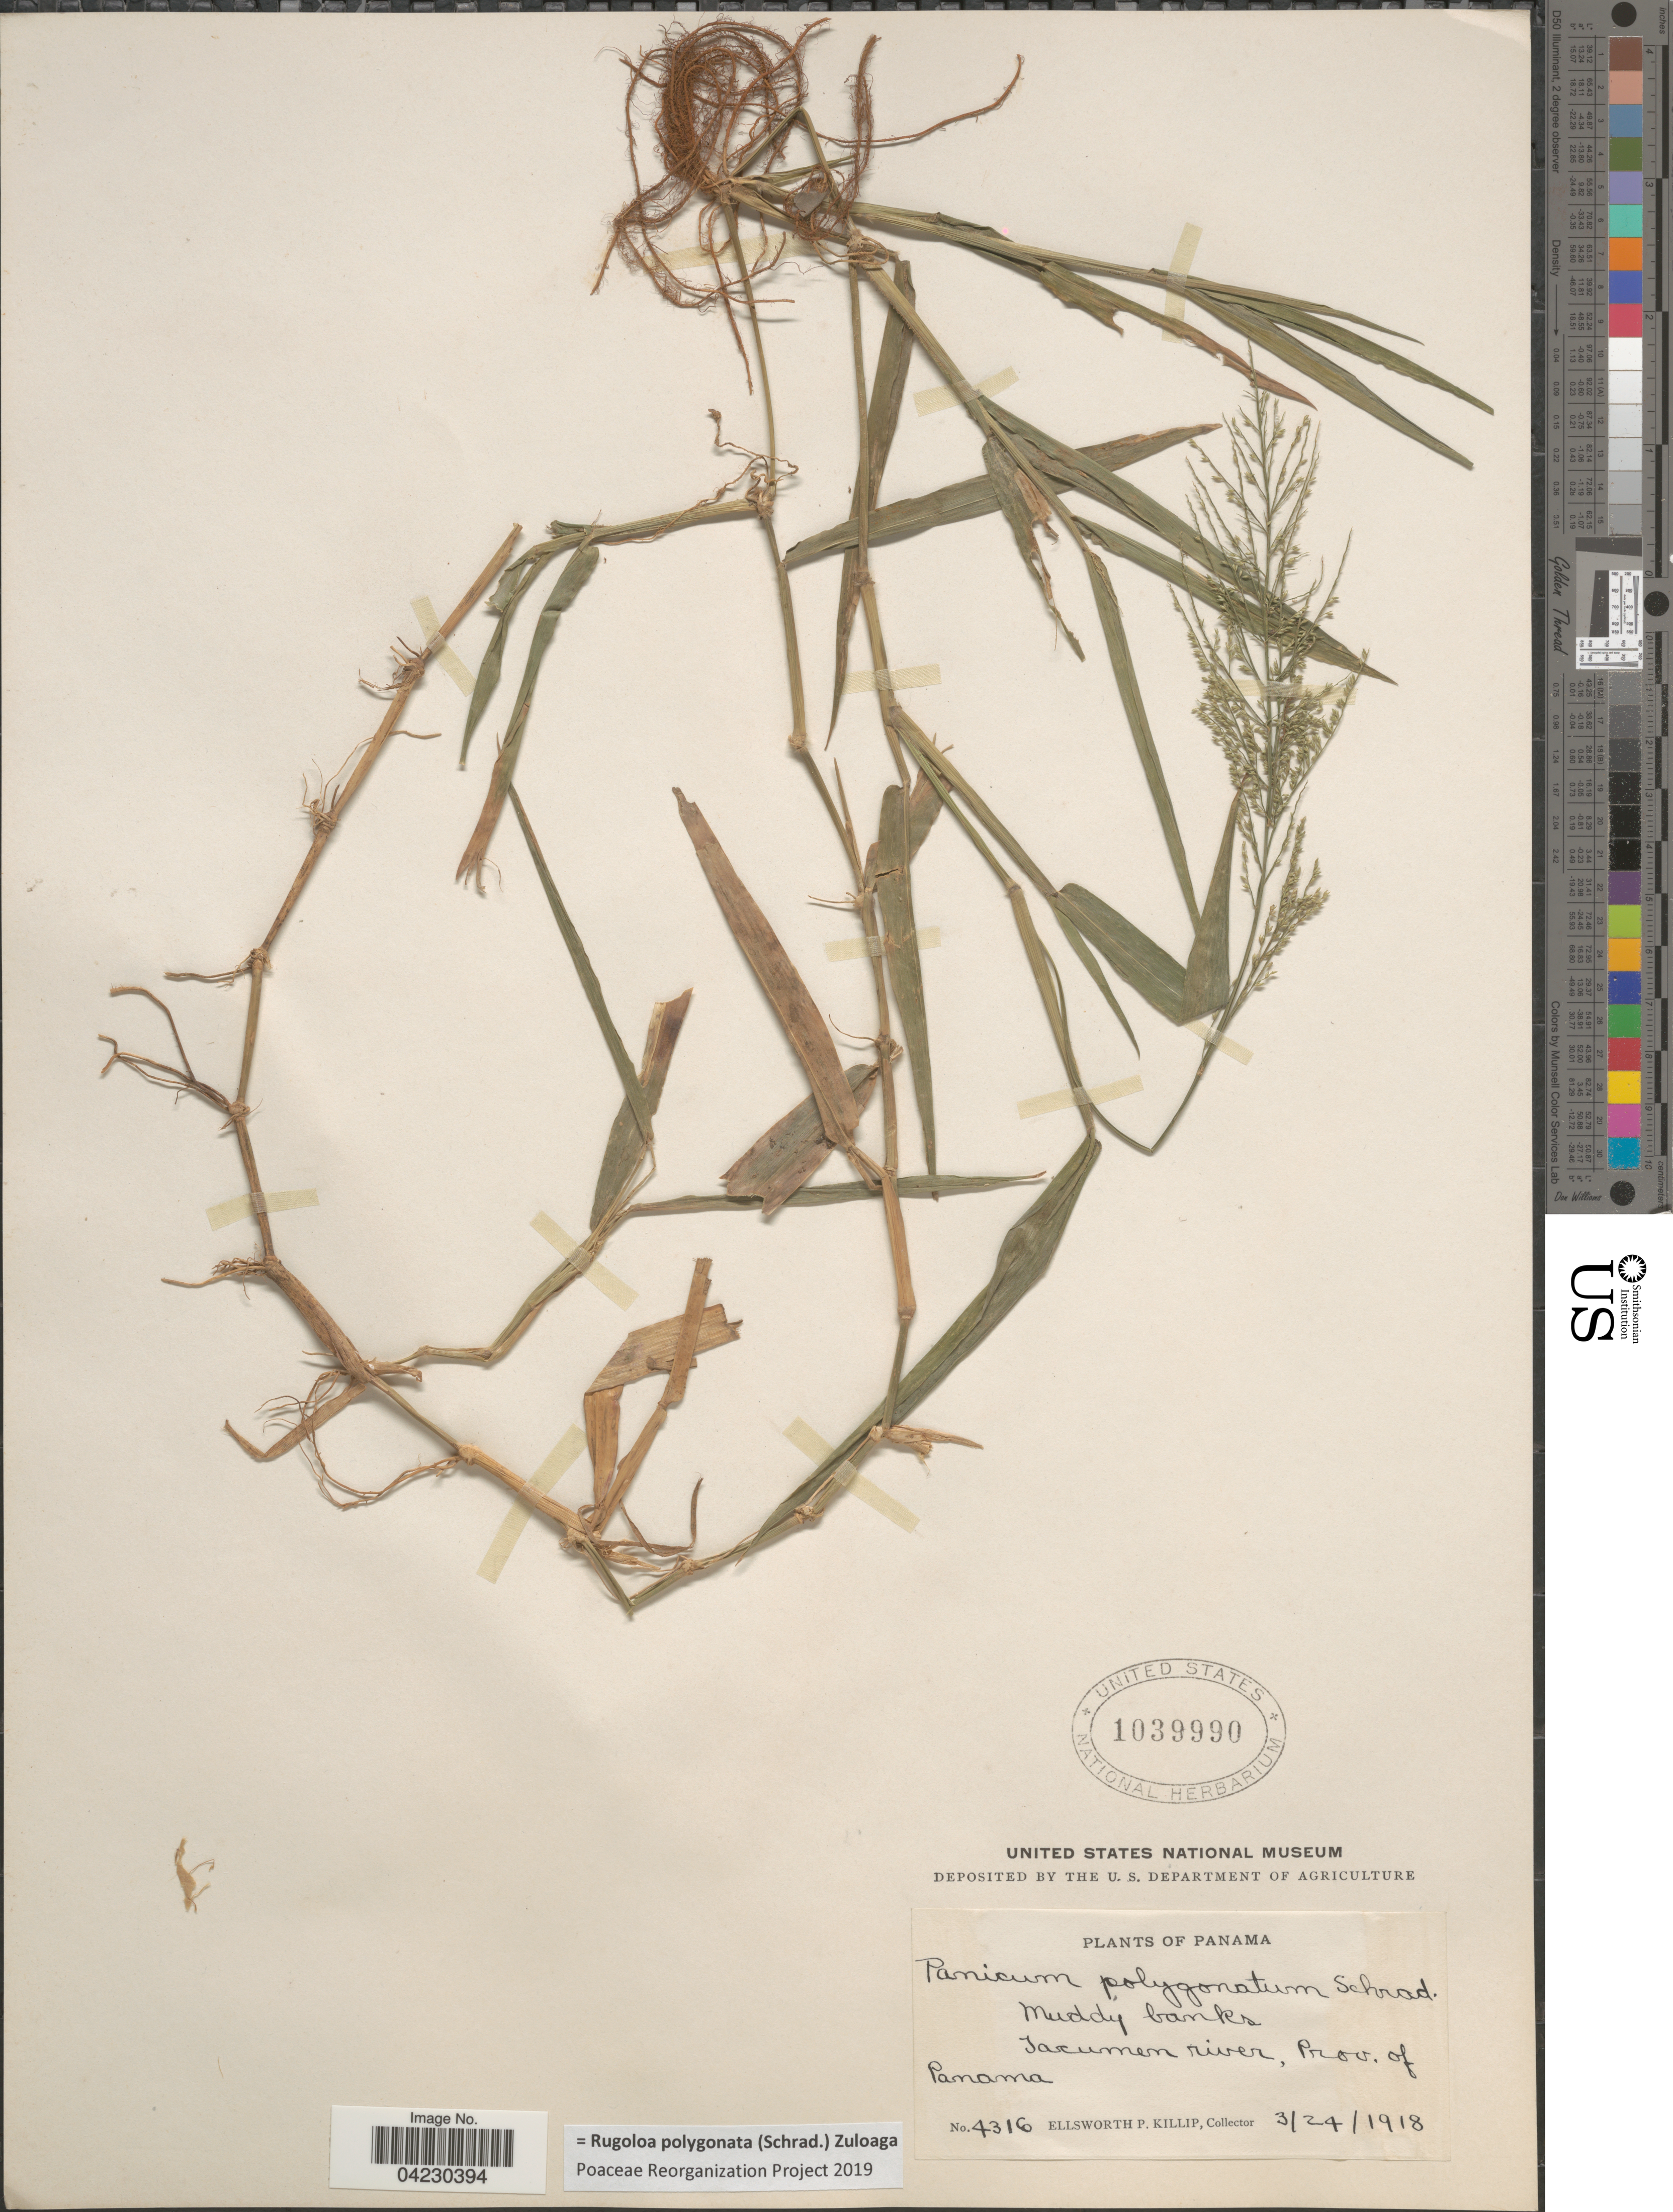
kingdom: Plantae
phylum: Tracheophyta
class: Liliopsida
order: Poales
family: Poaceae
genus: Rugoloa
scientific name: Rugoloa polygonata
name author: (Schrad.) Zuloaga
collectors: E. P. Killip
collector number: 4316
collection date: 1918-03-24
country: Panama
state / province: Panamá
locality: Tocumen river, Prov. of Panama.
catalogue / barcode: US 1039990